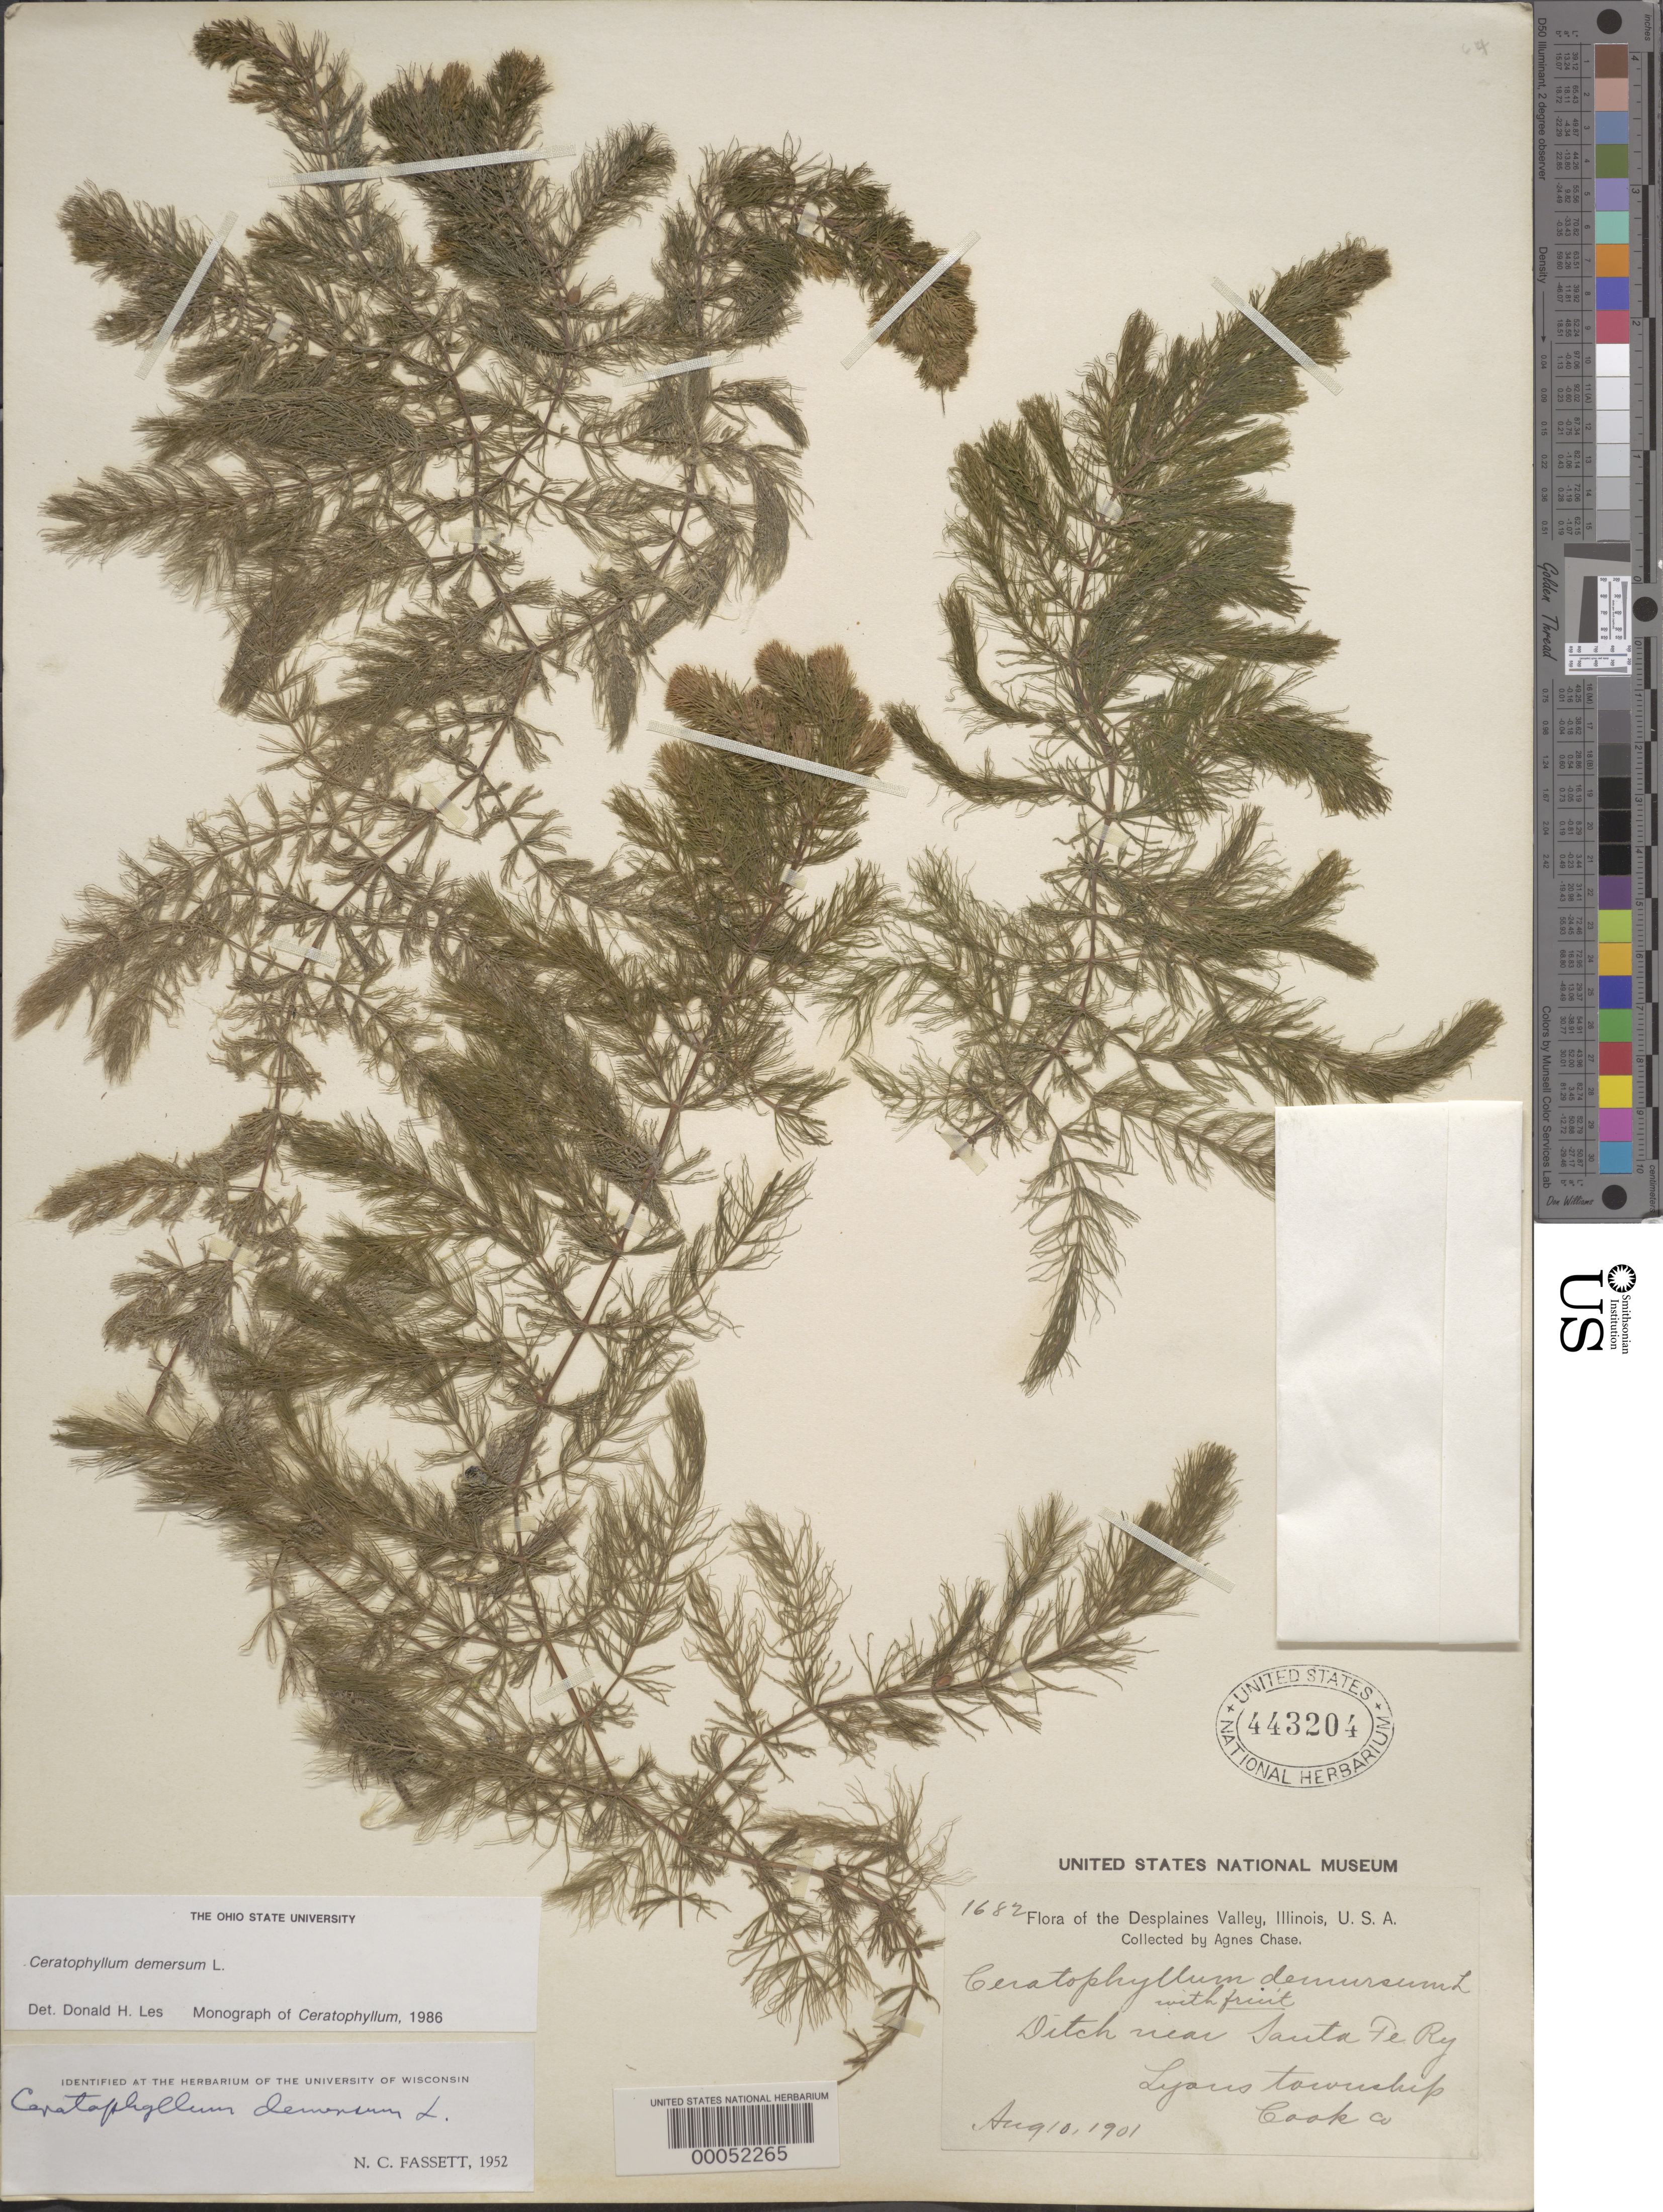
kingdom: Plantae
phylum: Tracheophyta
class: Magnoliopsida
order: Ceratophyllales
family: Ceratophyllaceae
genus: Ceratophyllum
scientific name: Ceratophyllum demersum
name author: L.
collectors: A. Chase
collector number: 1682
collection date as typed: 10 Aug 1901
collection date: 1901-08-10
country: United States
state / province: Illinois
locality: Ditch near santa fe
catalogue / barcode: US 443204